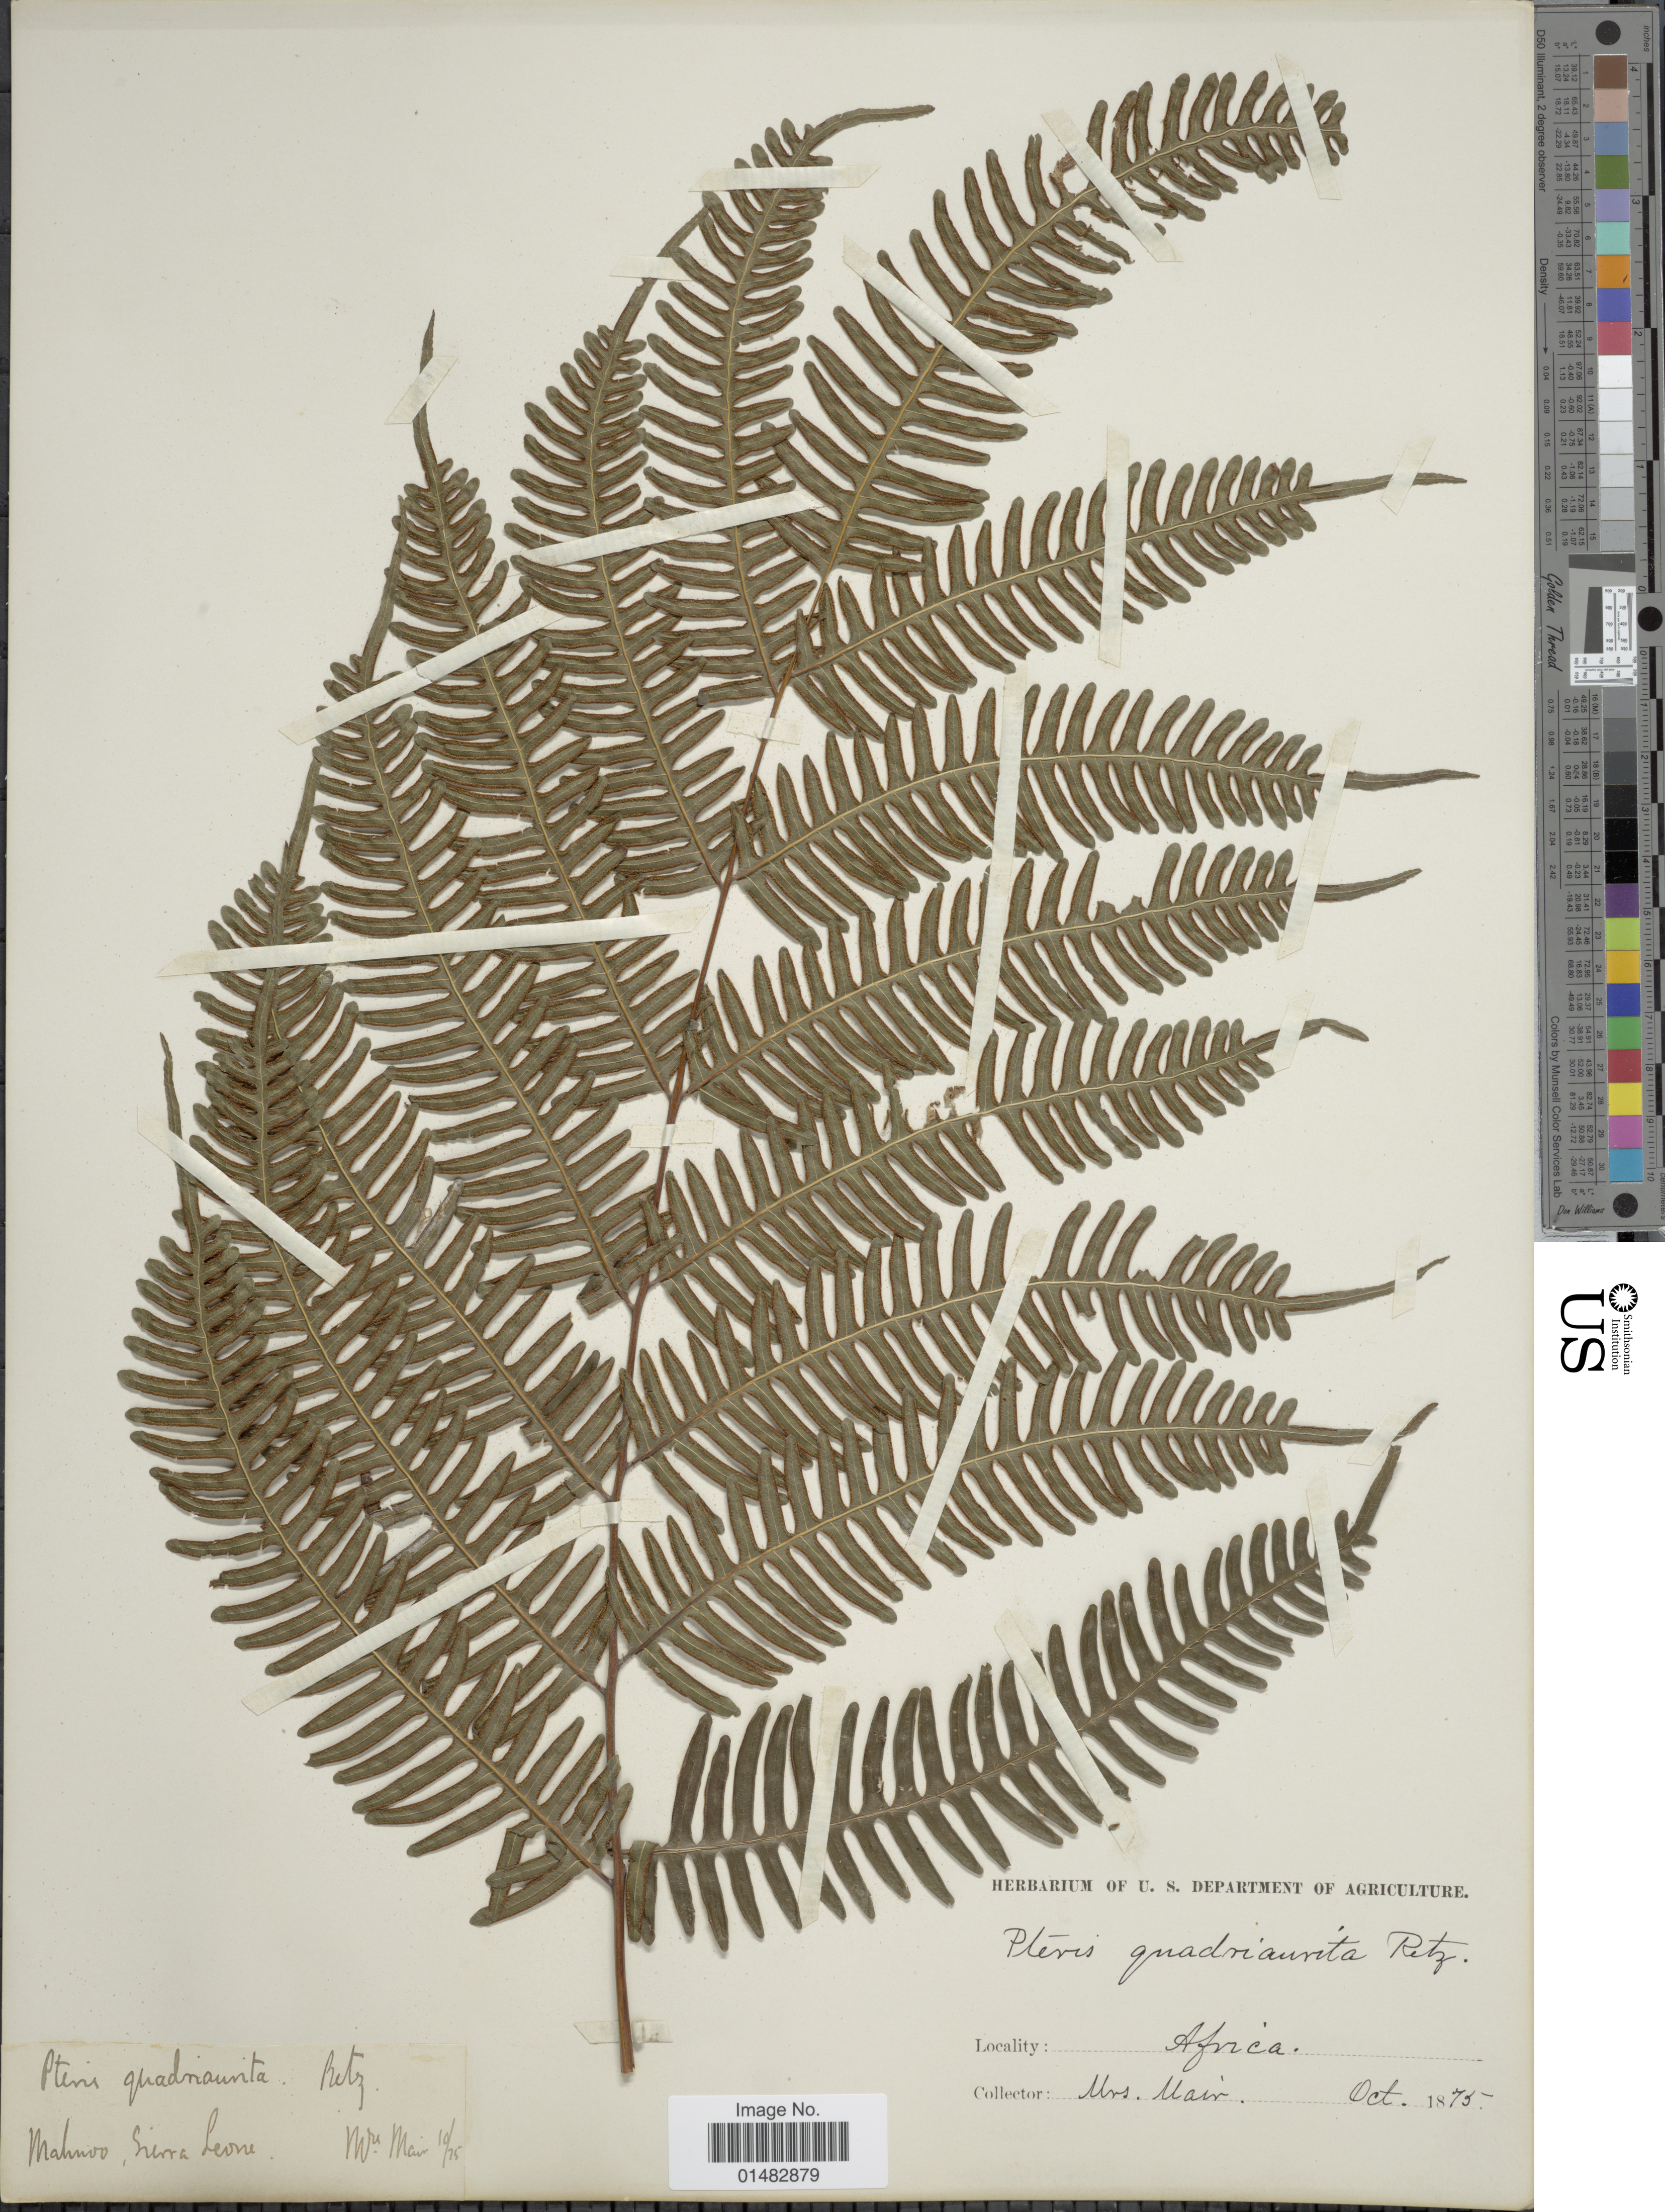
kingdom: Plantae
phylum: Tracheophyta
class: Polypodiopsida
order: Polypodiales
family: Pteridaceae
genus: Pteris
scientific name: Pteris quadriaurita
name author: Retz.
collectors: Mair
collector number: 10/75?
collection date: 1875-10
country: Sierra Leone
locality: Mahnoo [interpreted]